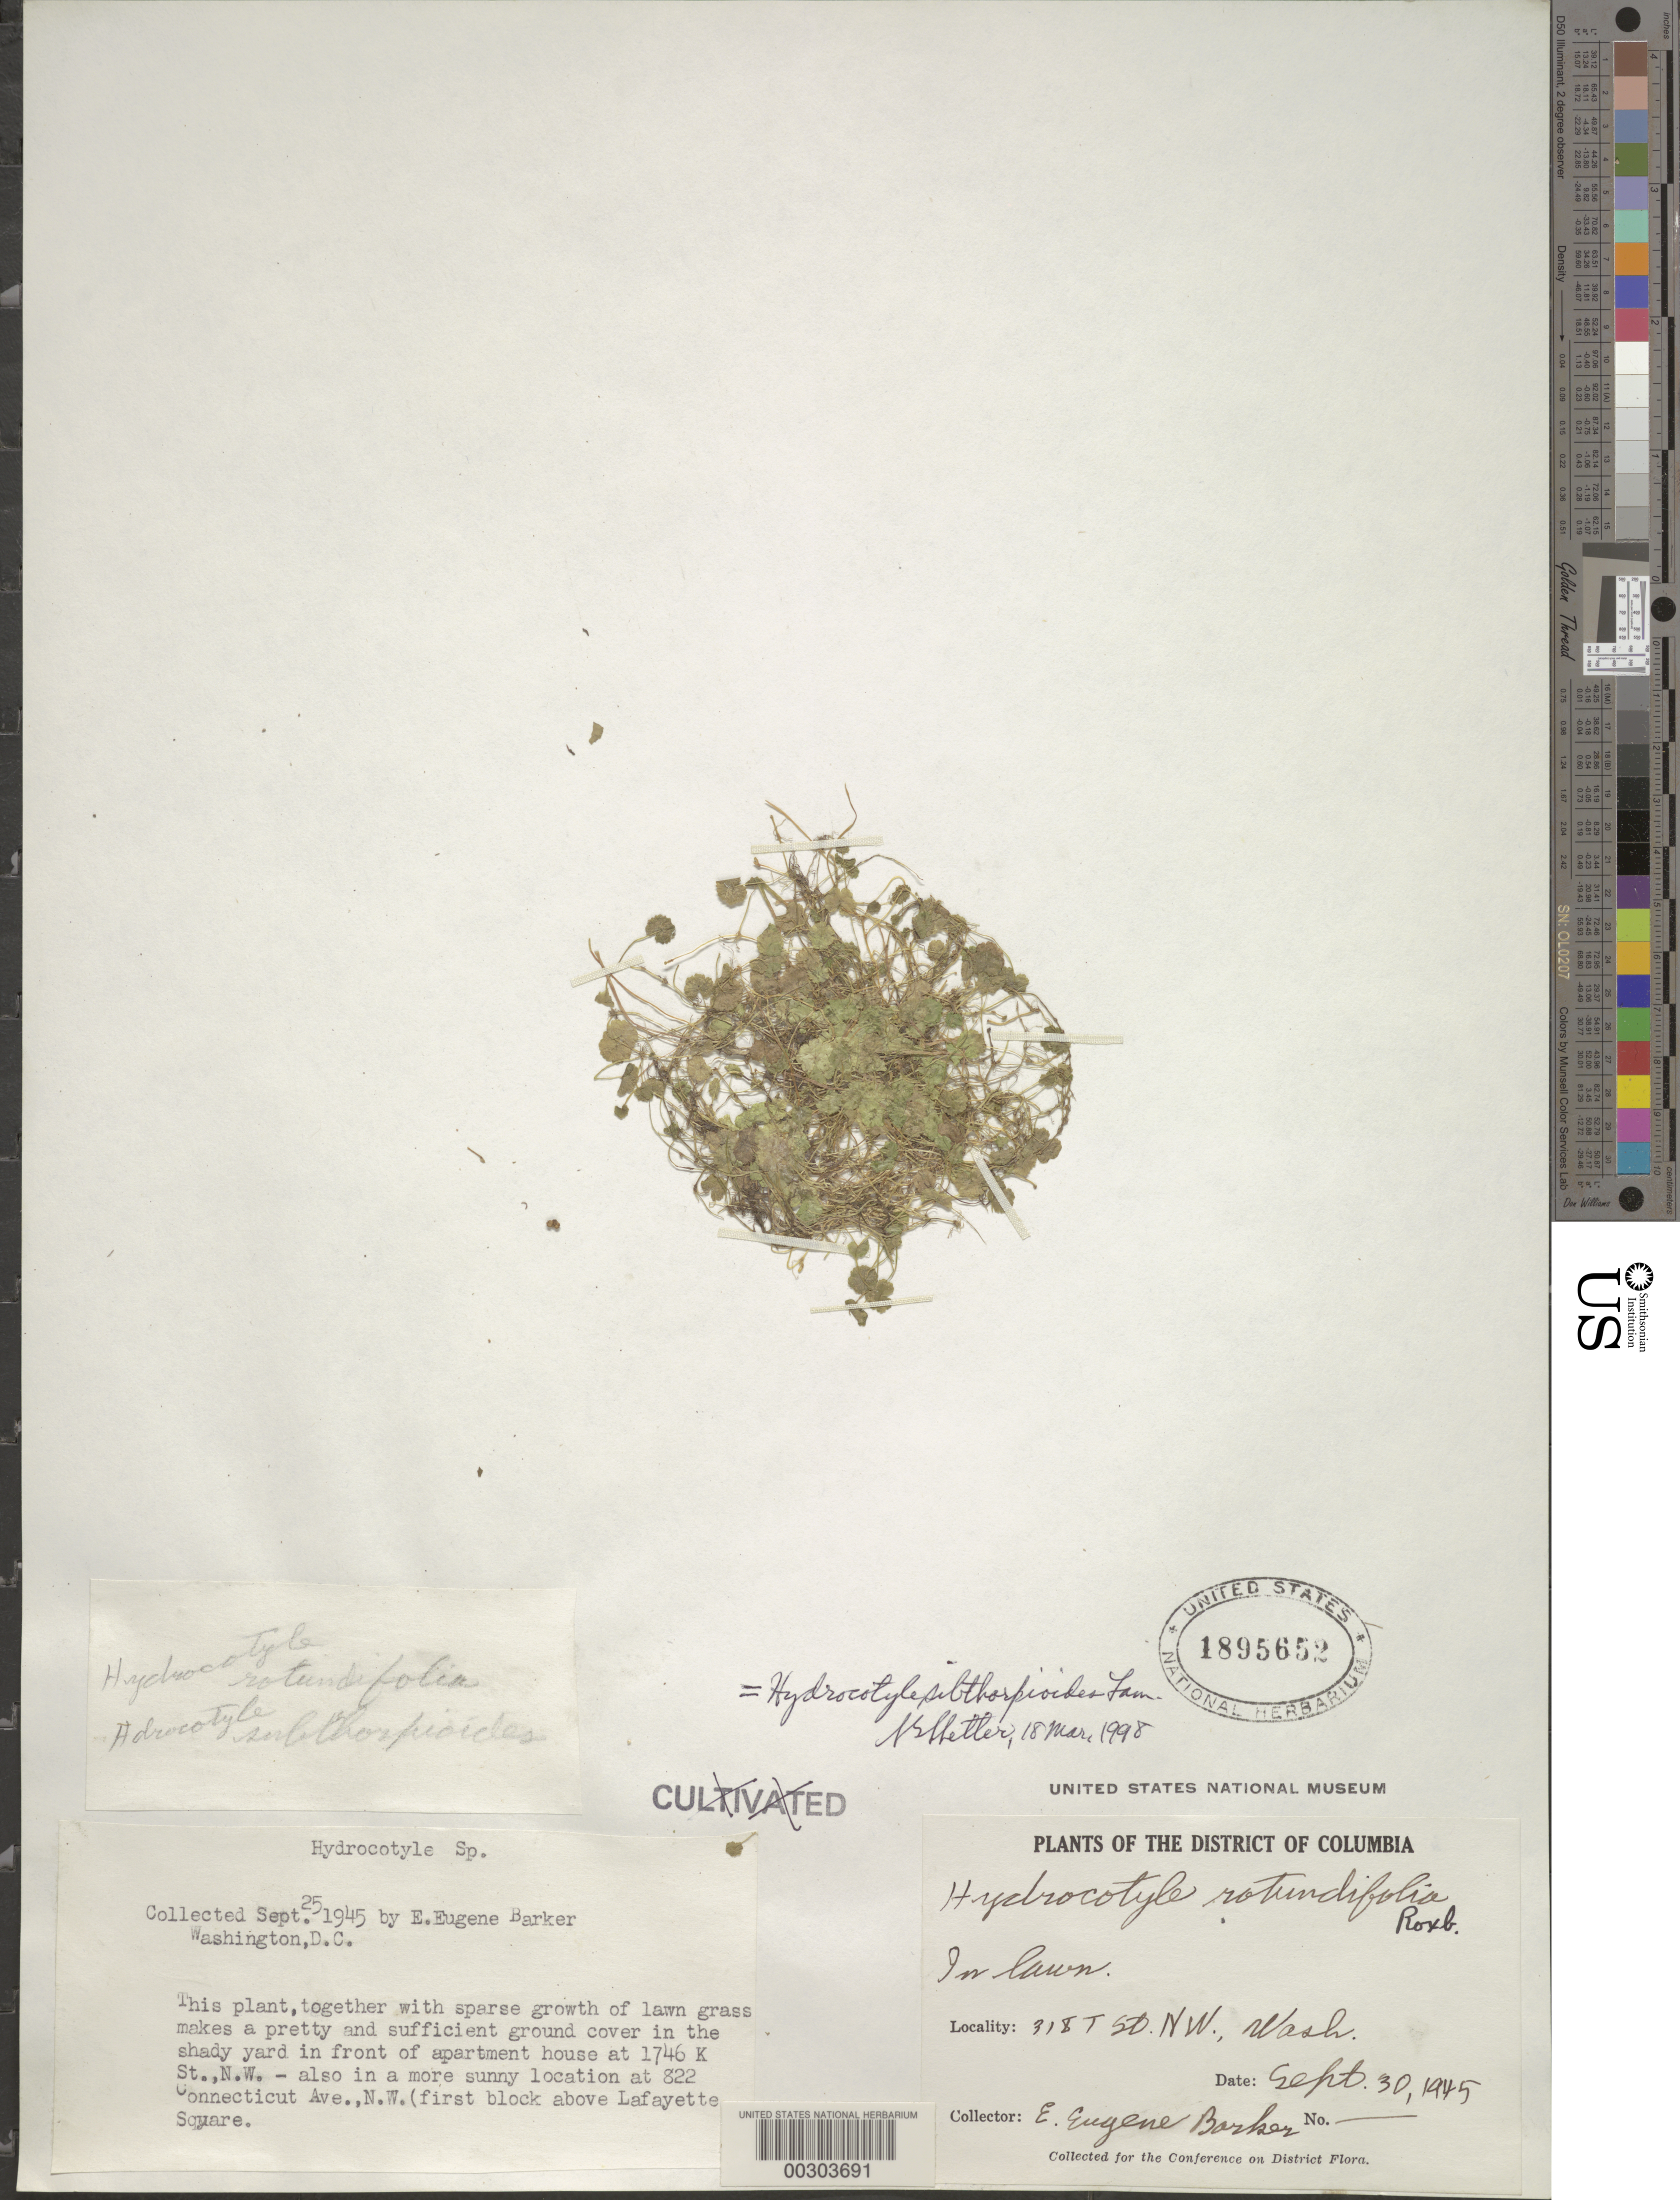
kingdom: Plantae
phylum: Tracheophyta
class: Magnoliopsida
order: Apiales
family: Araliaceae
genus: Hydrocotyle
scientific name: Hydrocotyle sibthorpioides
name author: Lam.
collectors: E. E. Barker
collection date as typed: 30 Sep 1945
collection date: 1945-09-30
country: United States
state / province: District of Columbia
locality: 318 T St NW, Washington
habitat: In lawn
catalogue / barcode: US 1895652